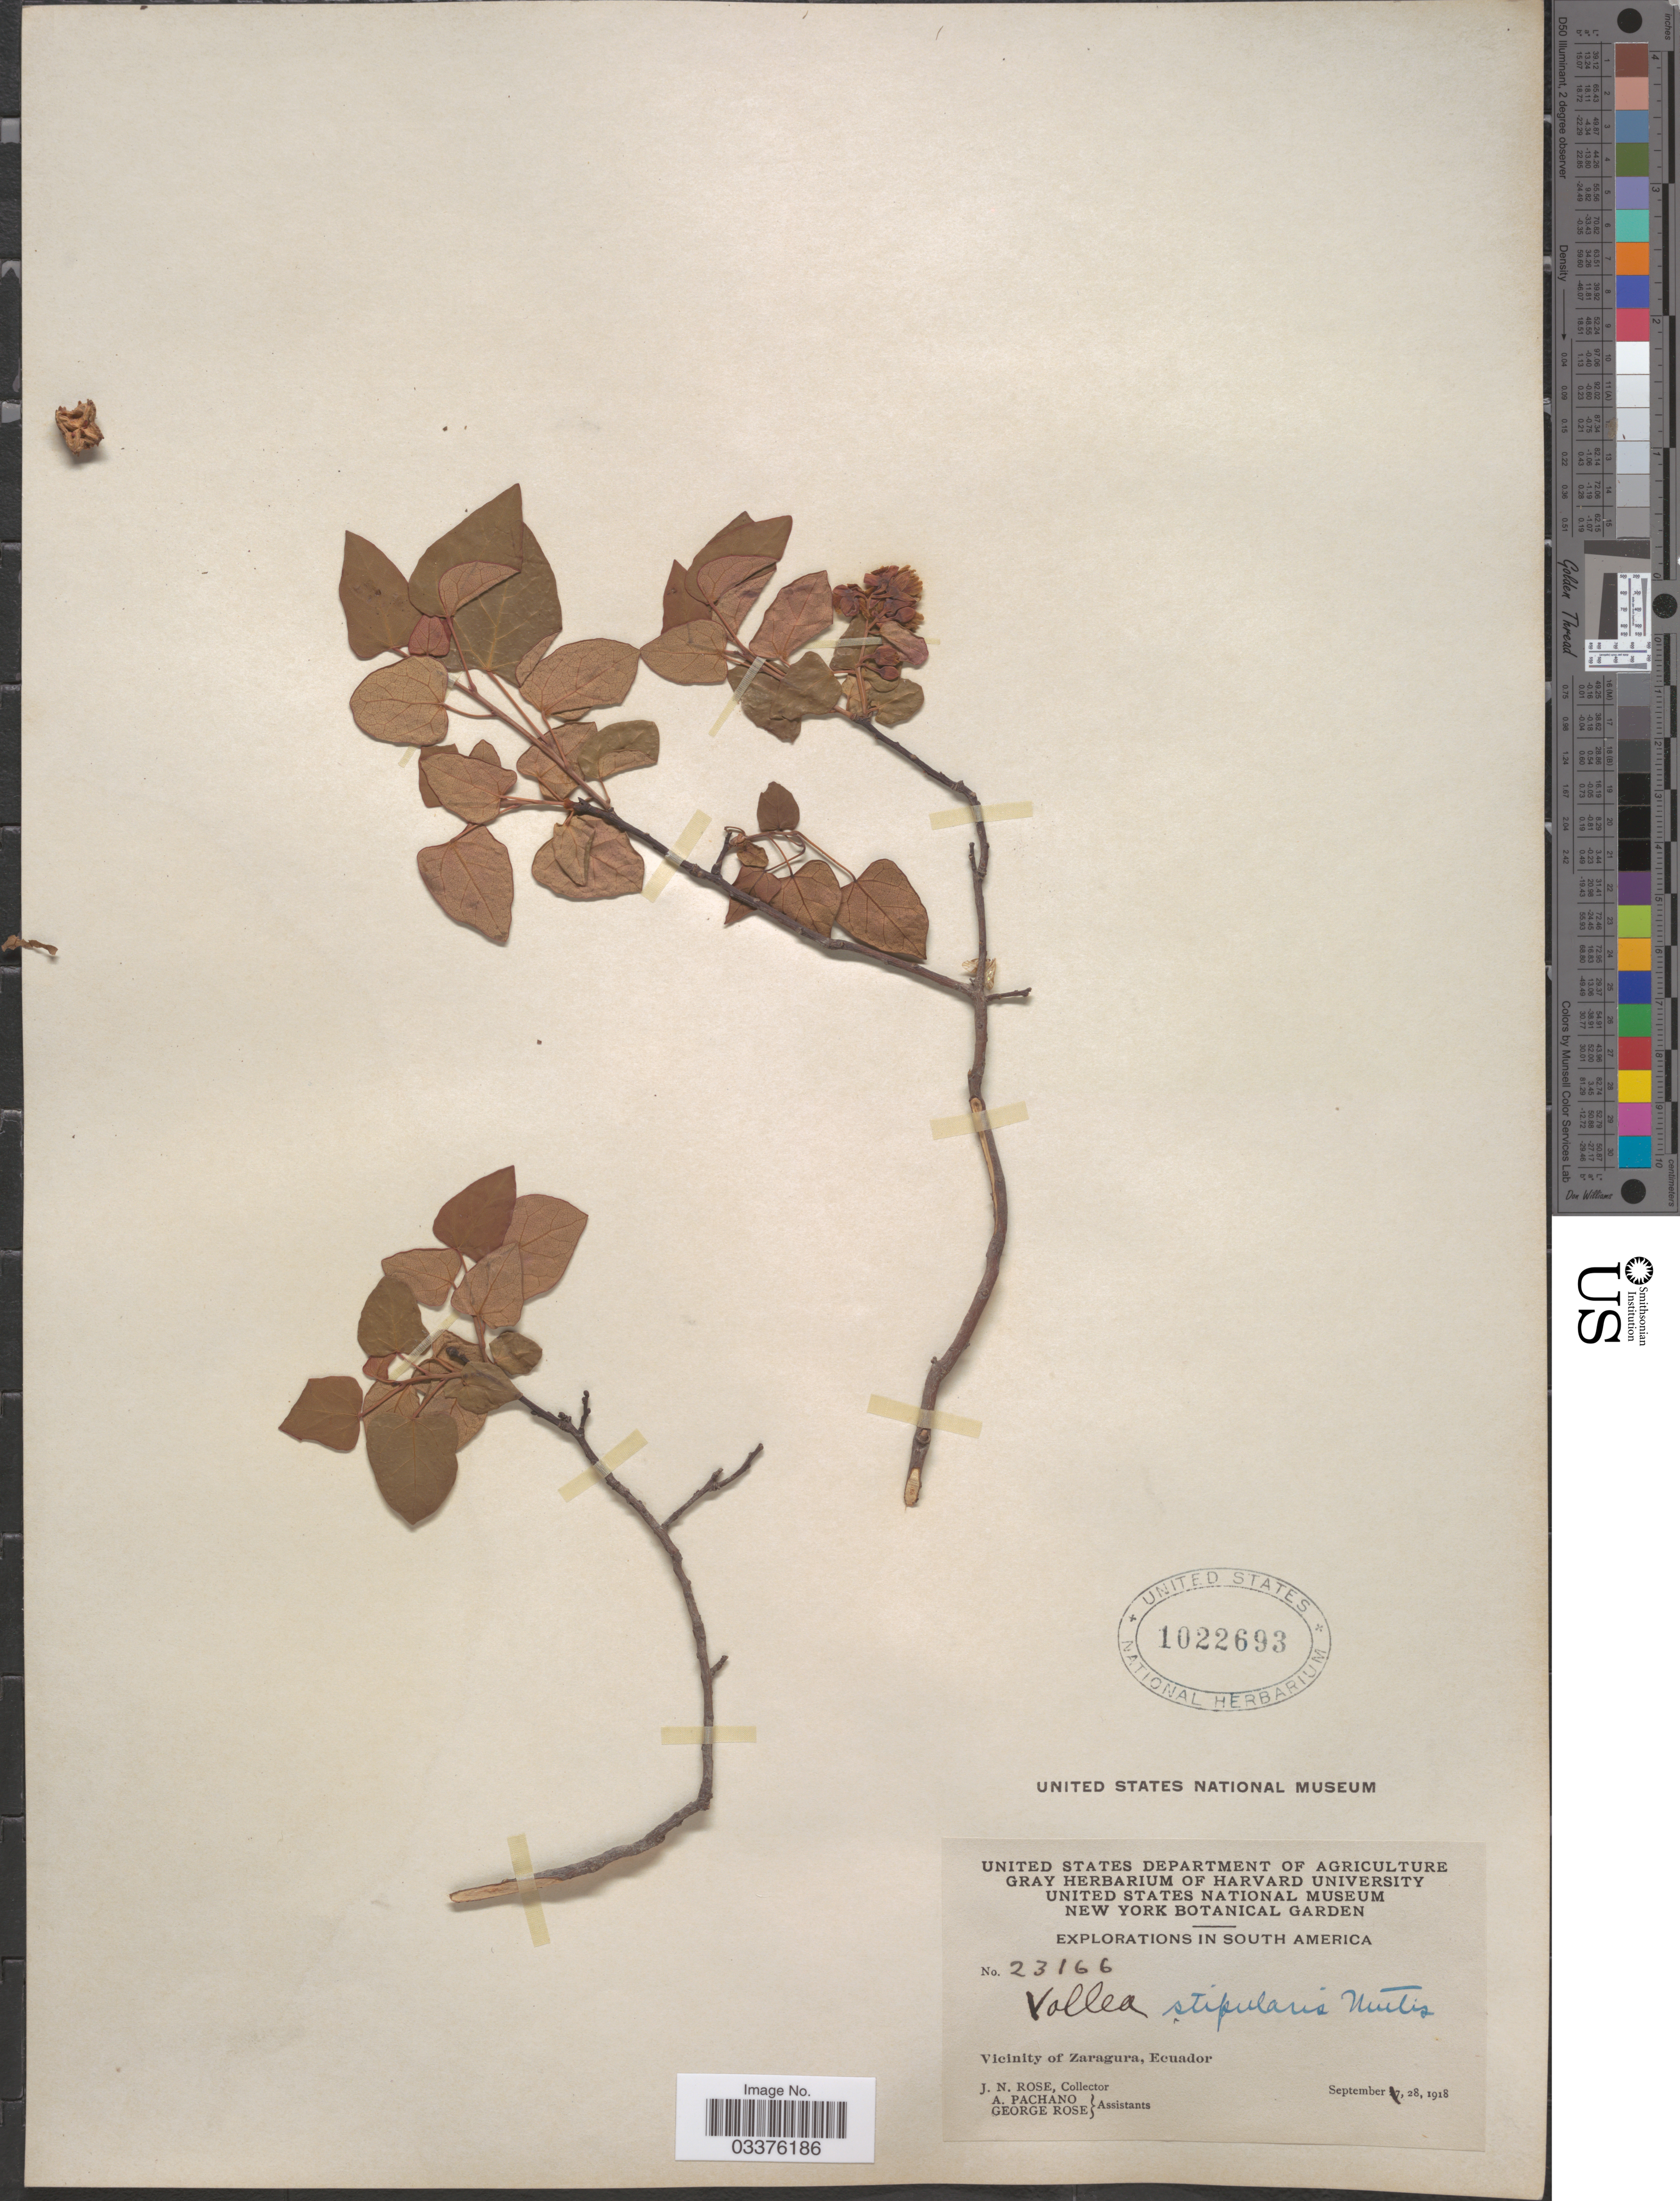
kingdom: Plantae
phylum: Tracheophyta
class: Magnoliopsida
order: Oxalidales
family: Elaeocarpaceae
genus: Vallea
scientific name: Vallea pubescens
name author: Kunth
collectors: J. N. Rose, A. Pachano & G. Rose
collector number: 23166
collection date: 1918-09-28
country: Ecuador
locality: Vicinity of Zaragura.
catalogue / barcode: US 1022693